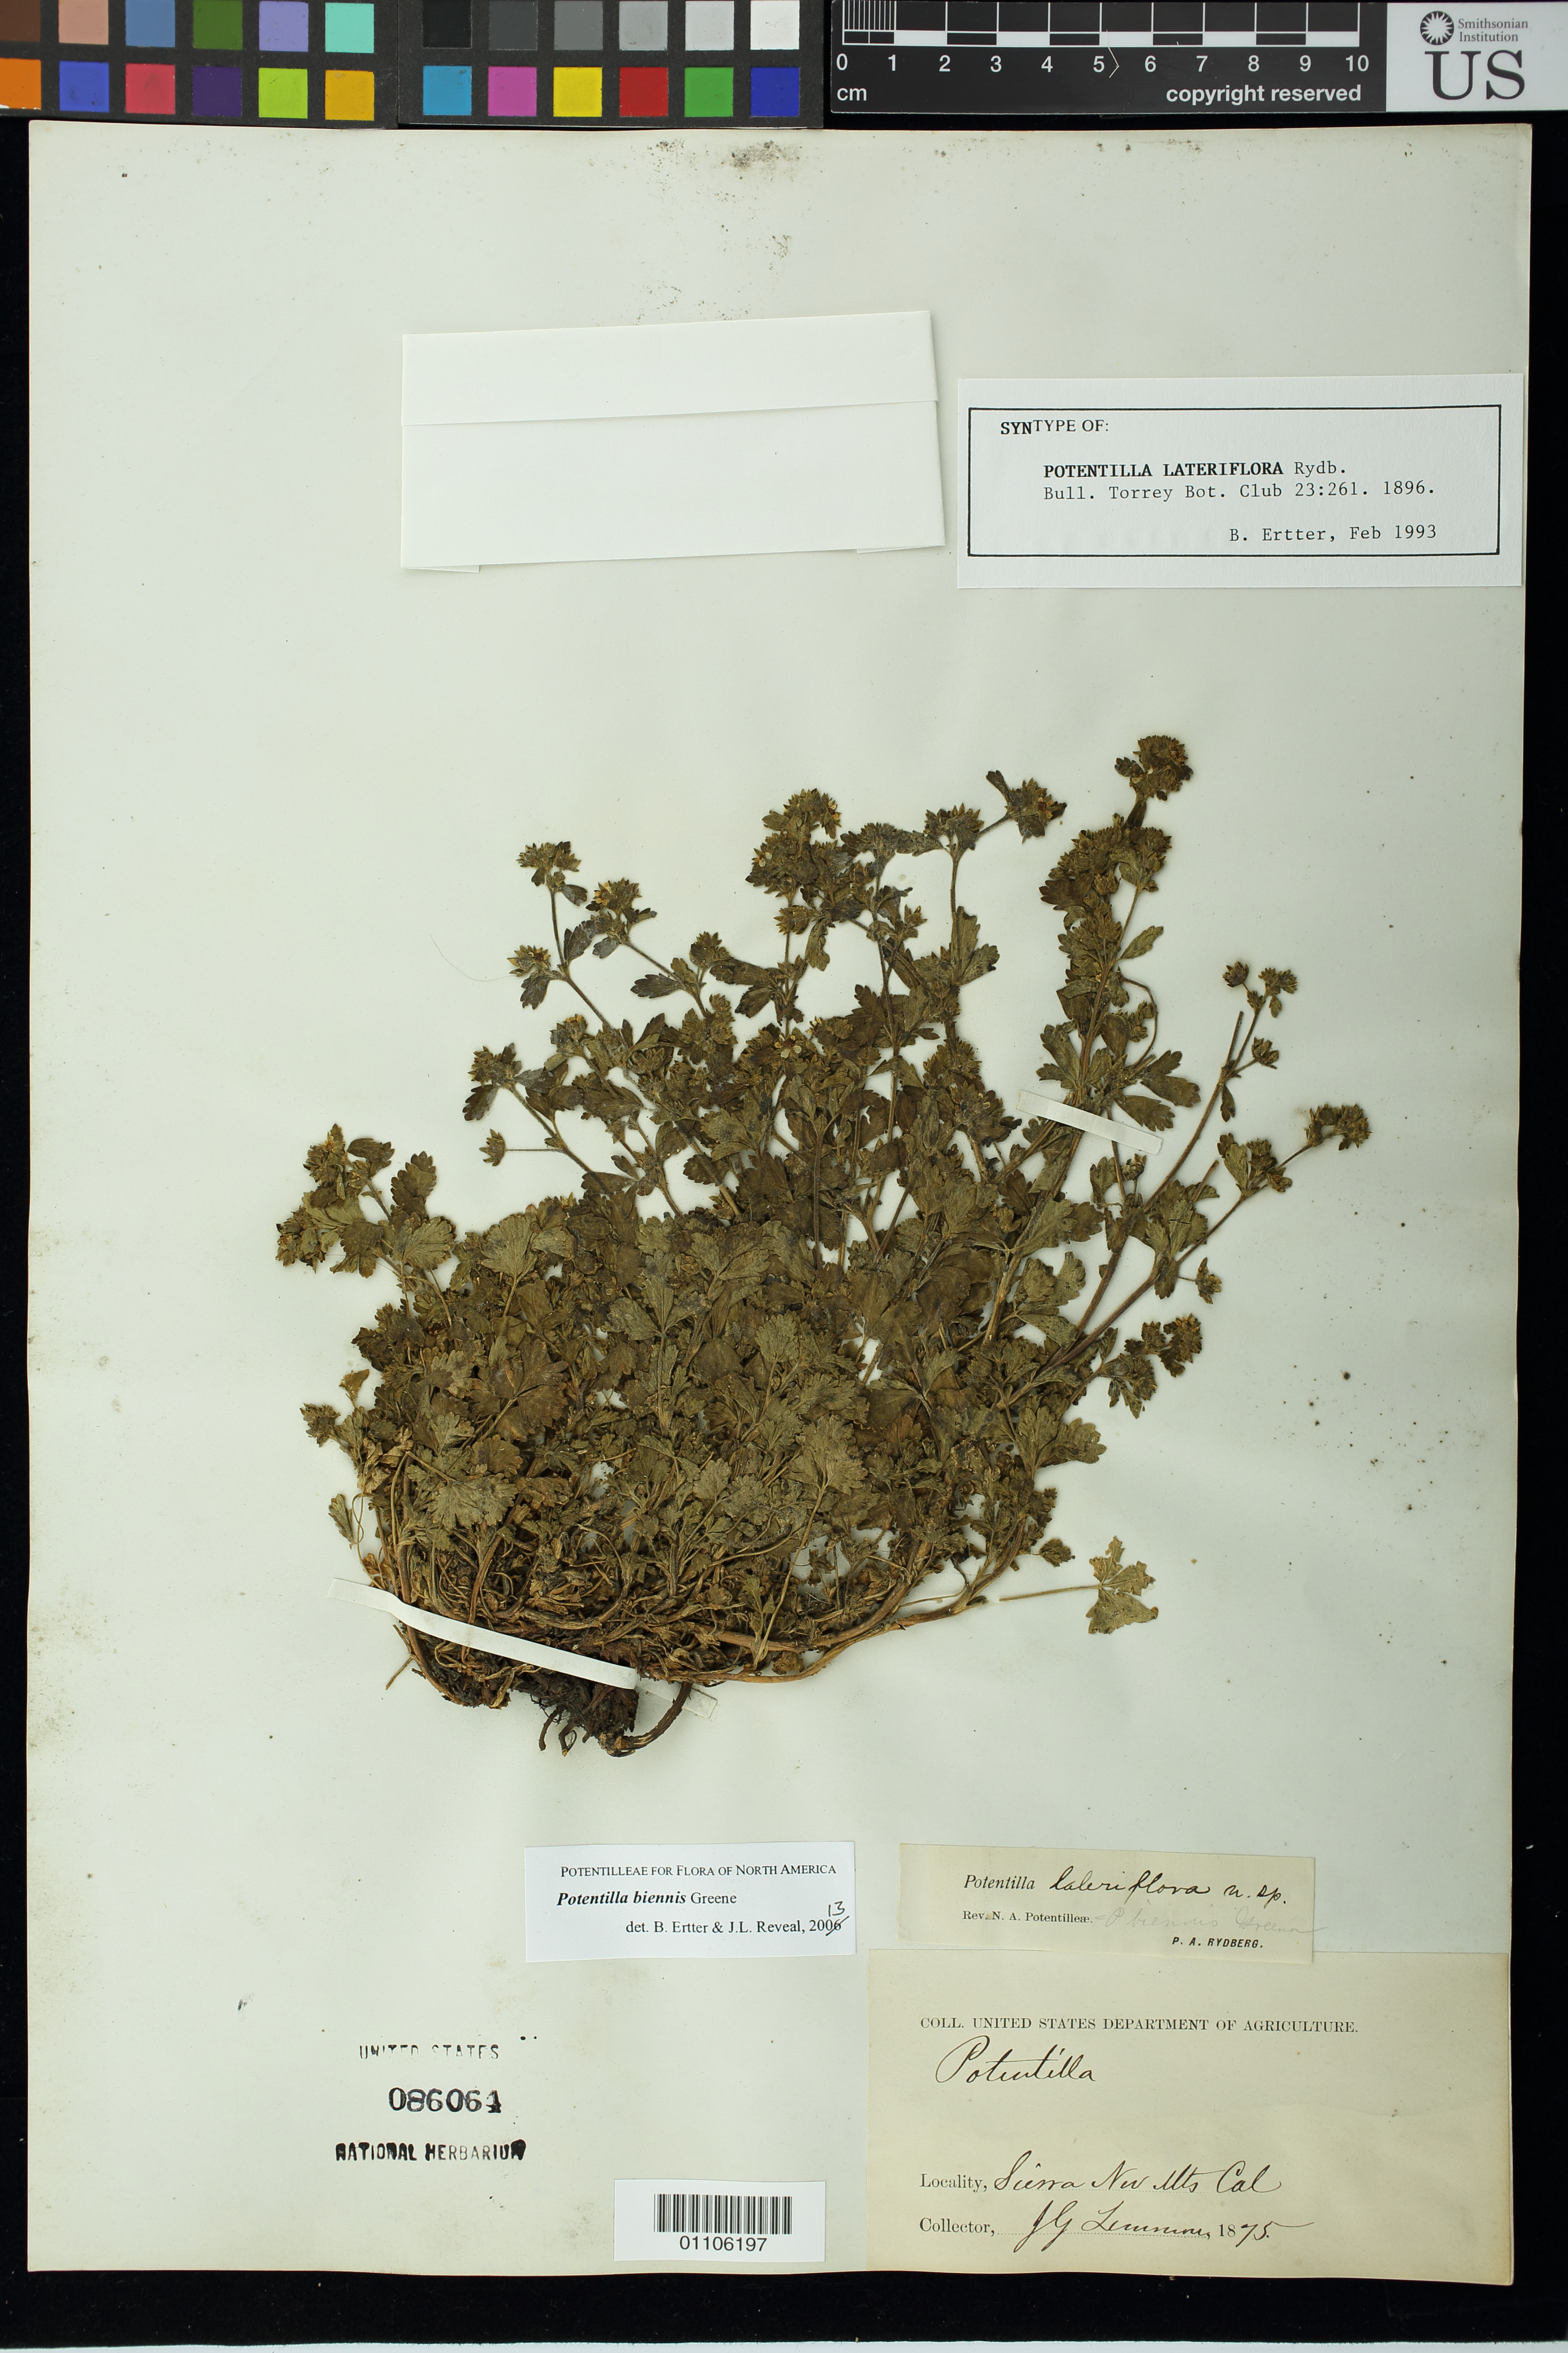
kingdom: Plantae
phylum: Tracheophyta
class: Magnoliopsida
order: Rosales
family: Rosaceae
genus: Potentilla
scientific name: Potentilla lateriflora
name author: Rydb.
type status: Syntype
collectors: J. G. Lemmon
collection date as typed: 1875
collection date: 1875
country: United States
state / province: California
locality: Sierra Nev. [Nevada] Mts.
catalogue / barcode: US 86064